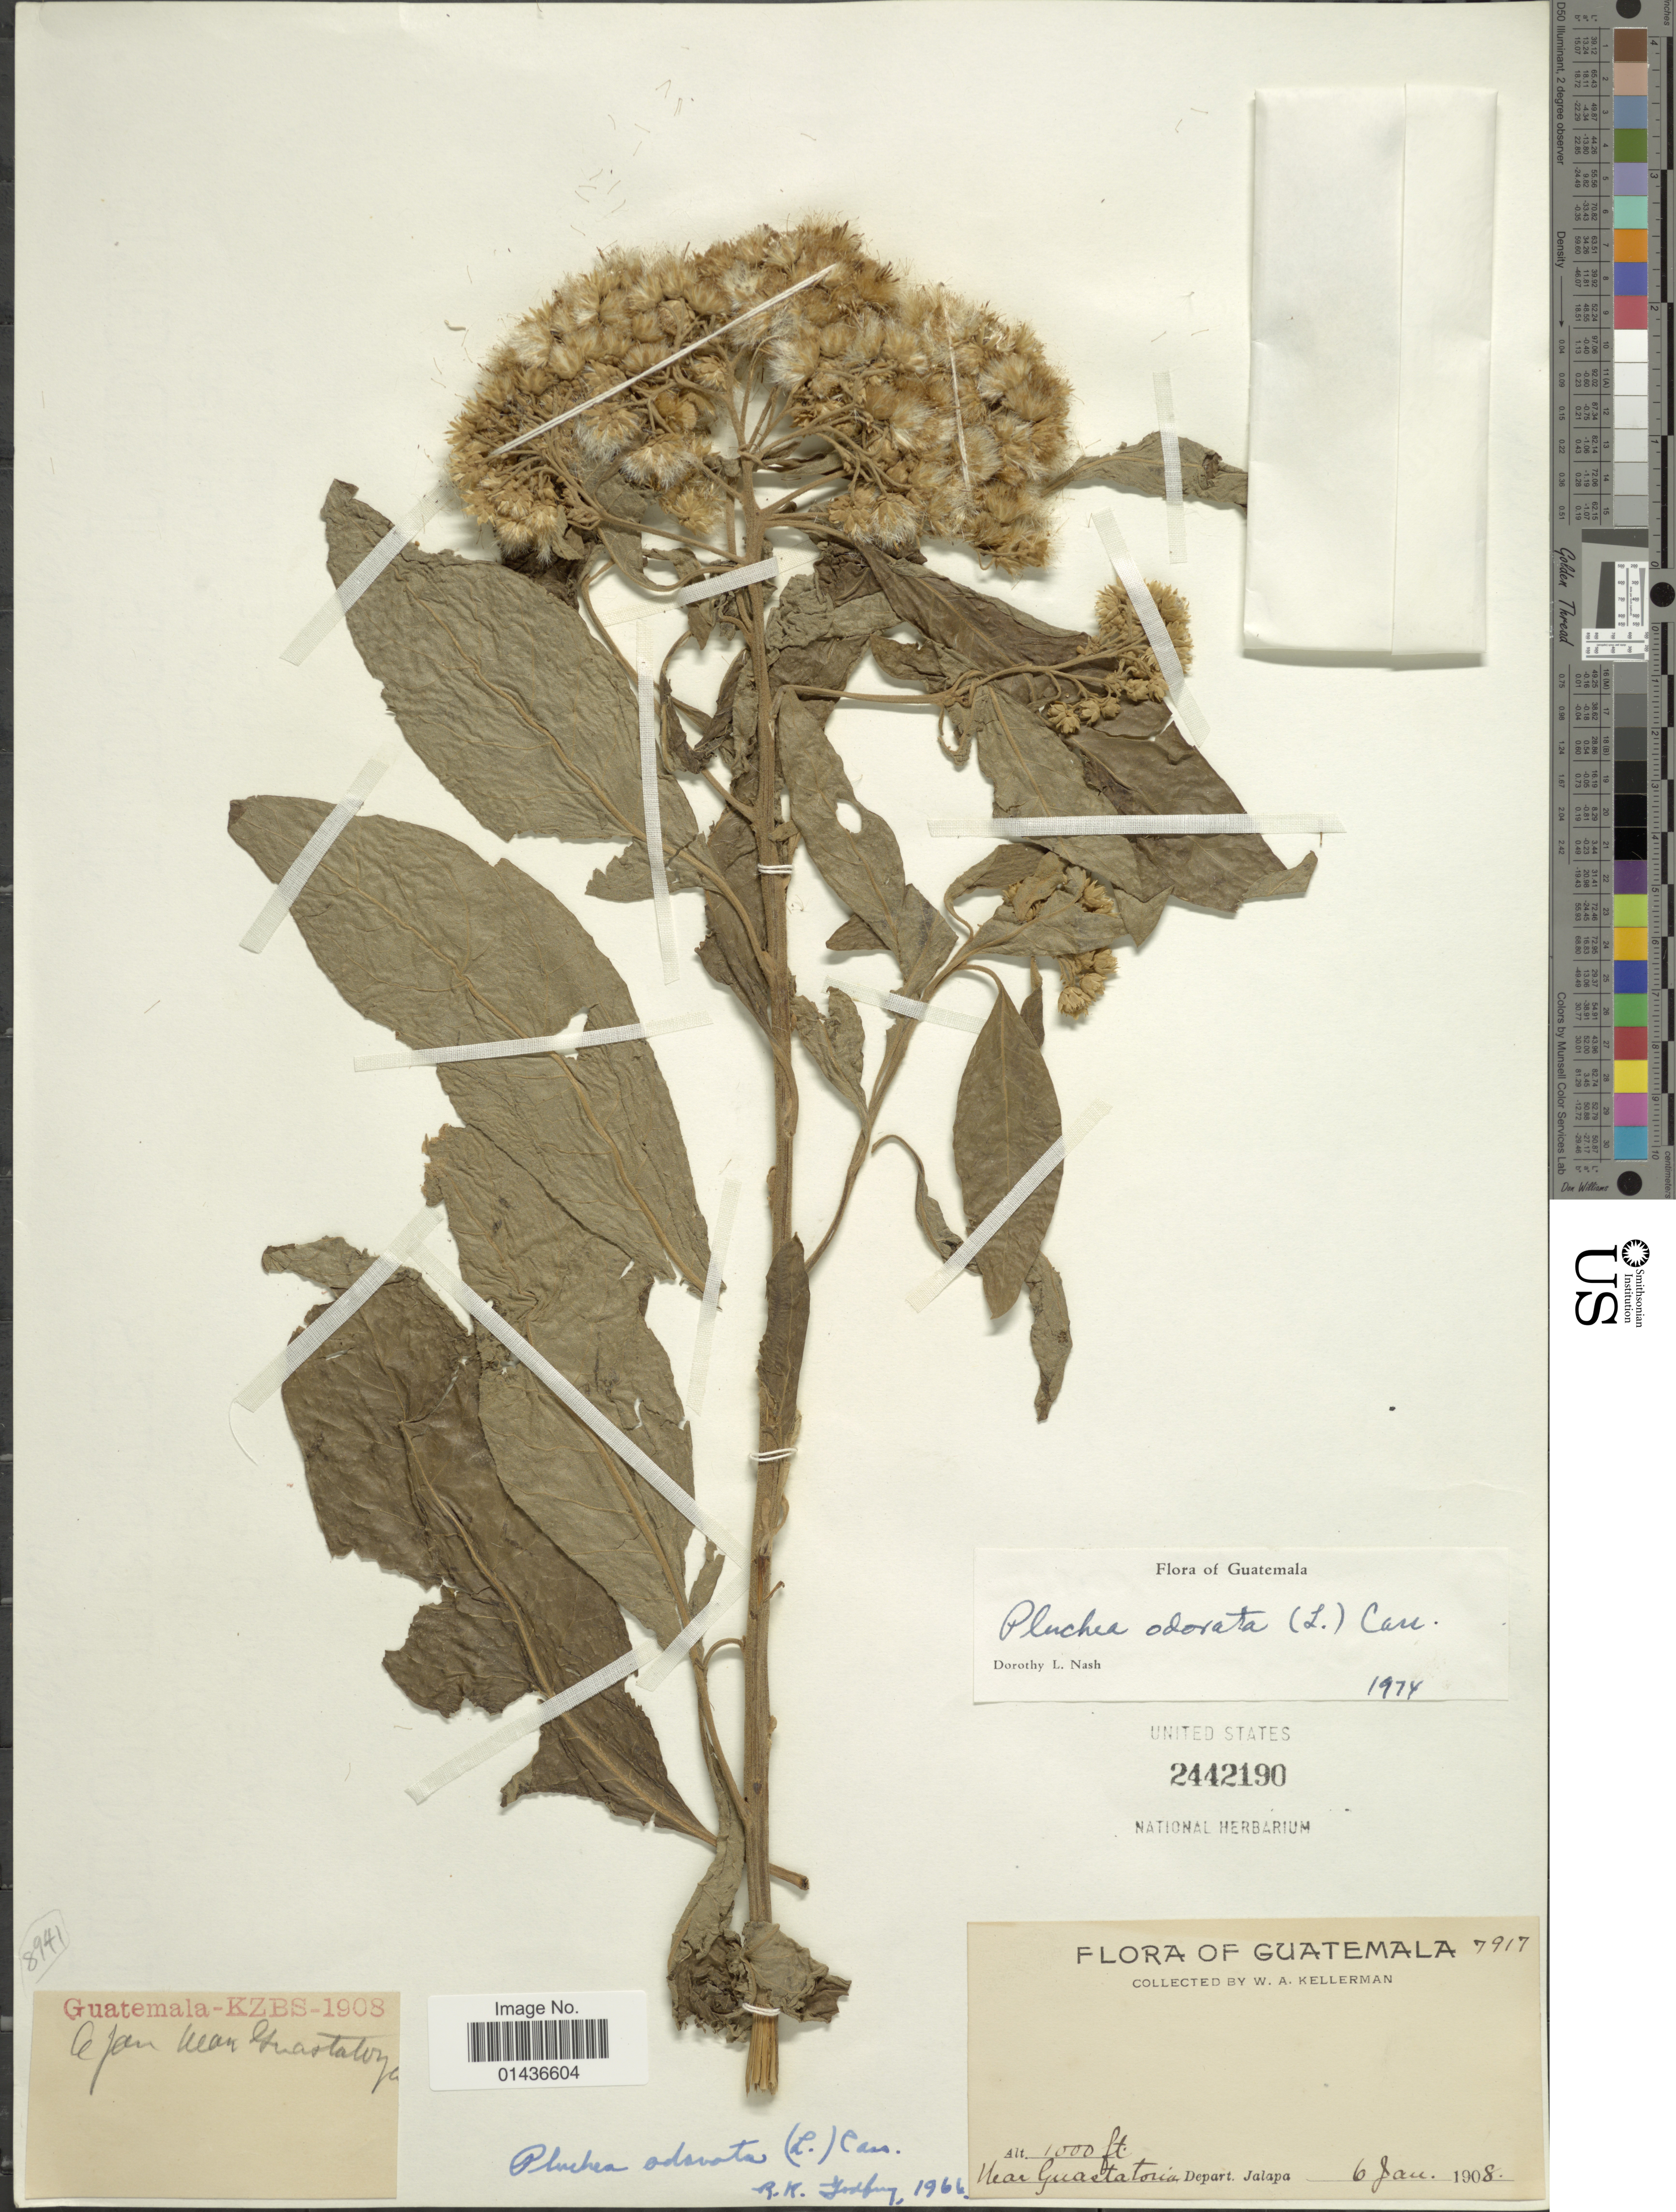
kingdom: Plantae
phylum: Tracheophyta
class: Magnoliopsida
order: Asterales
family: Asteraceae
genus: Pluchea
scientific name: Pluchea carolinensis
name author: (Jacq.) D. Don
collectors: W. Kellerman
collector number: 7917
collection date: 1908-01-06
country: Guatemala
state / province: Jalapa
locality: Near Guastatoya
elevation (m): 305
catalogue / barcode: US 2442190